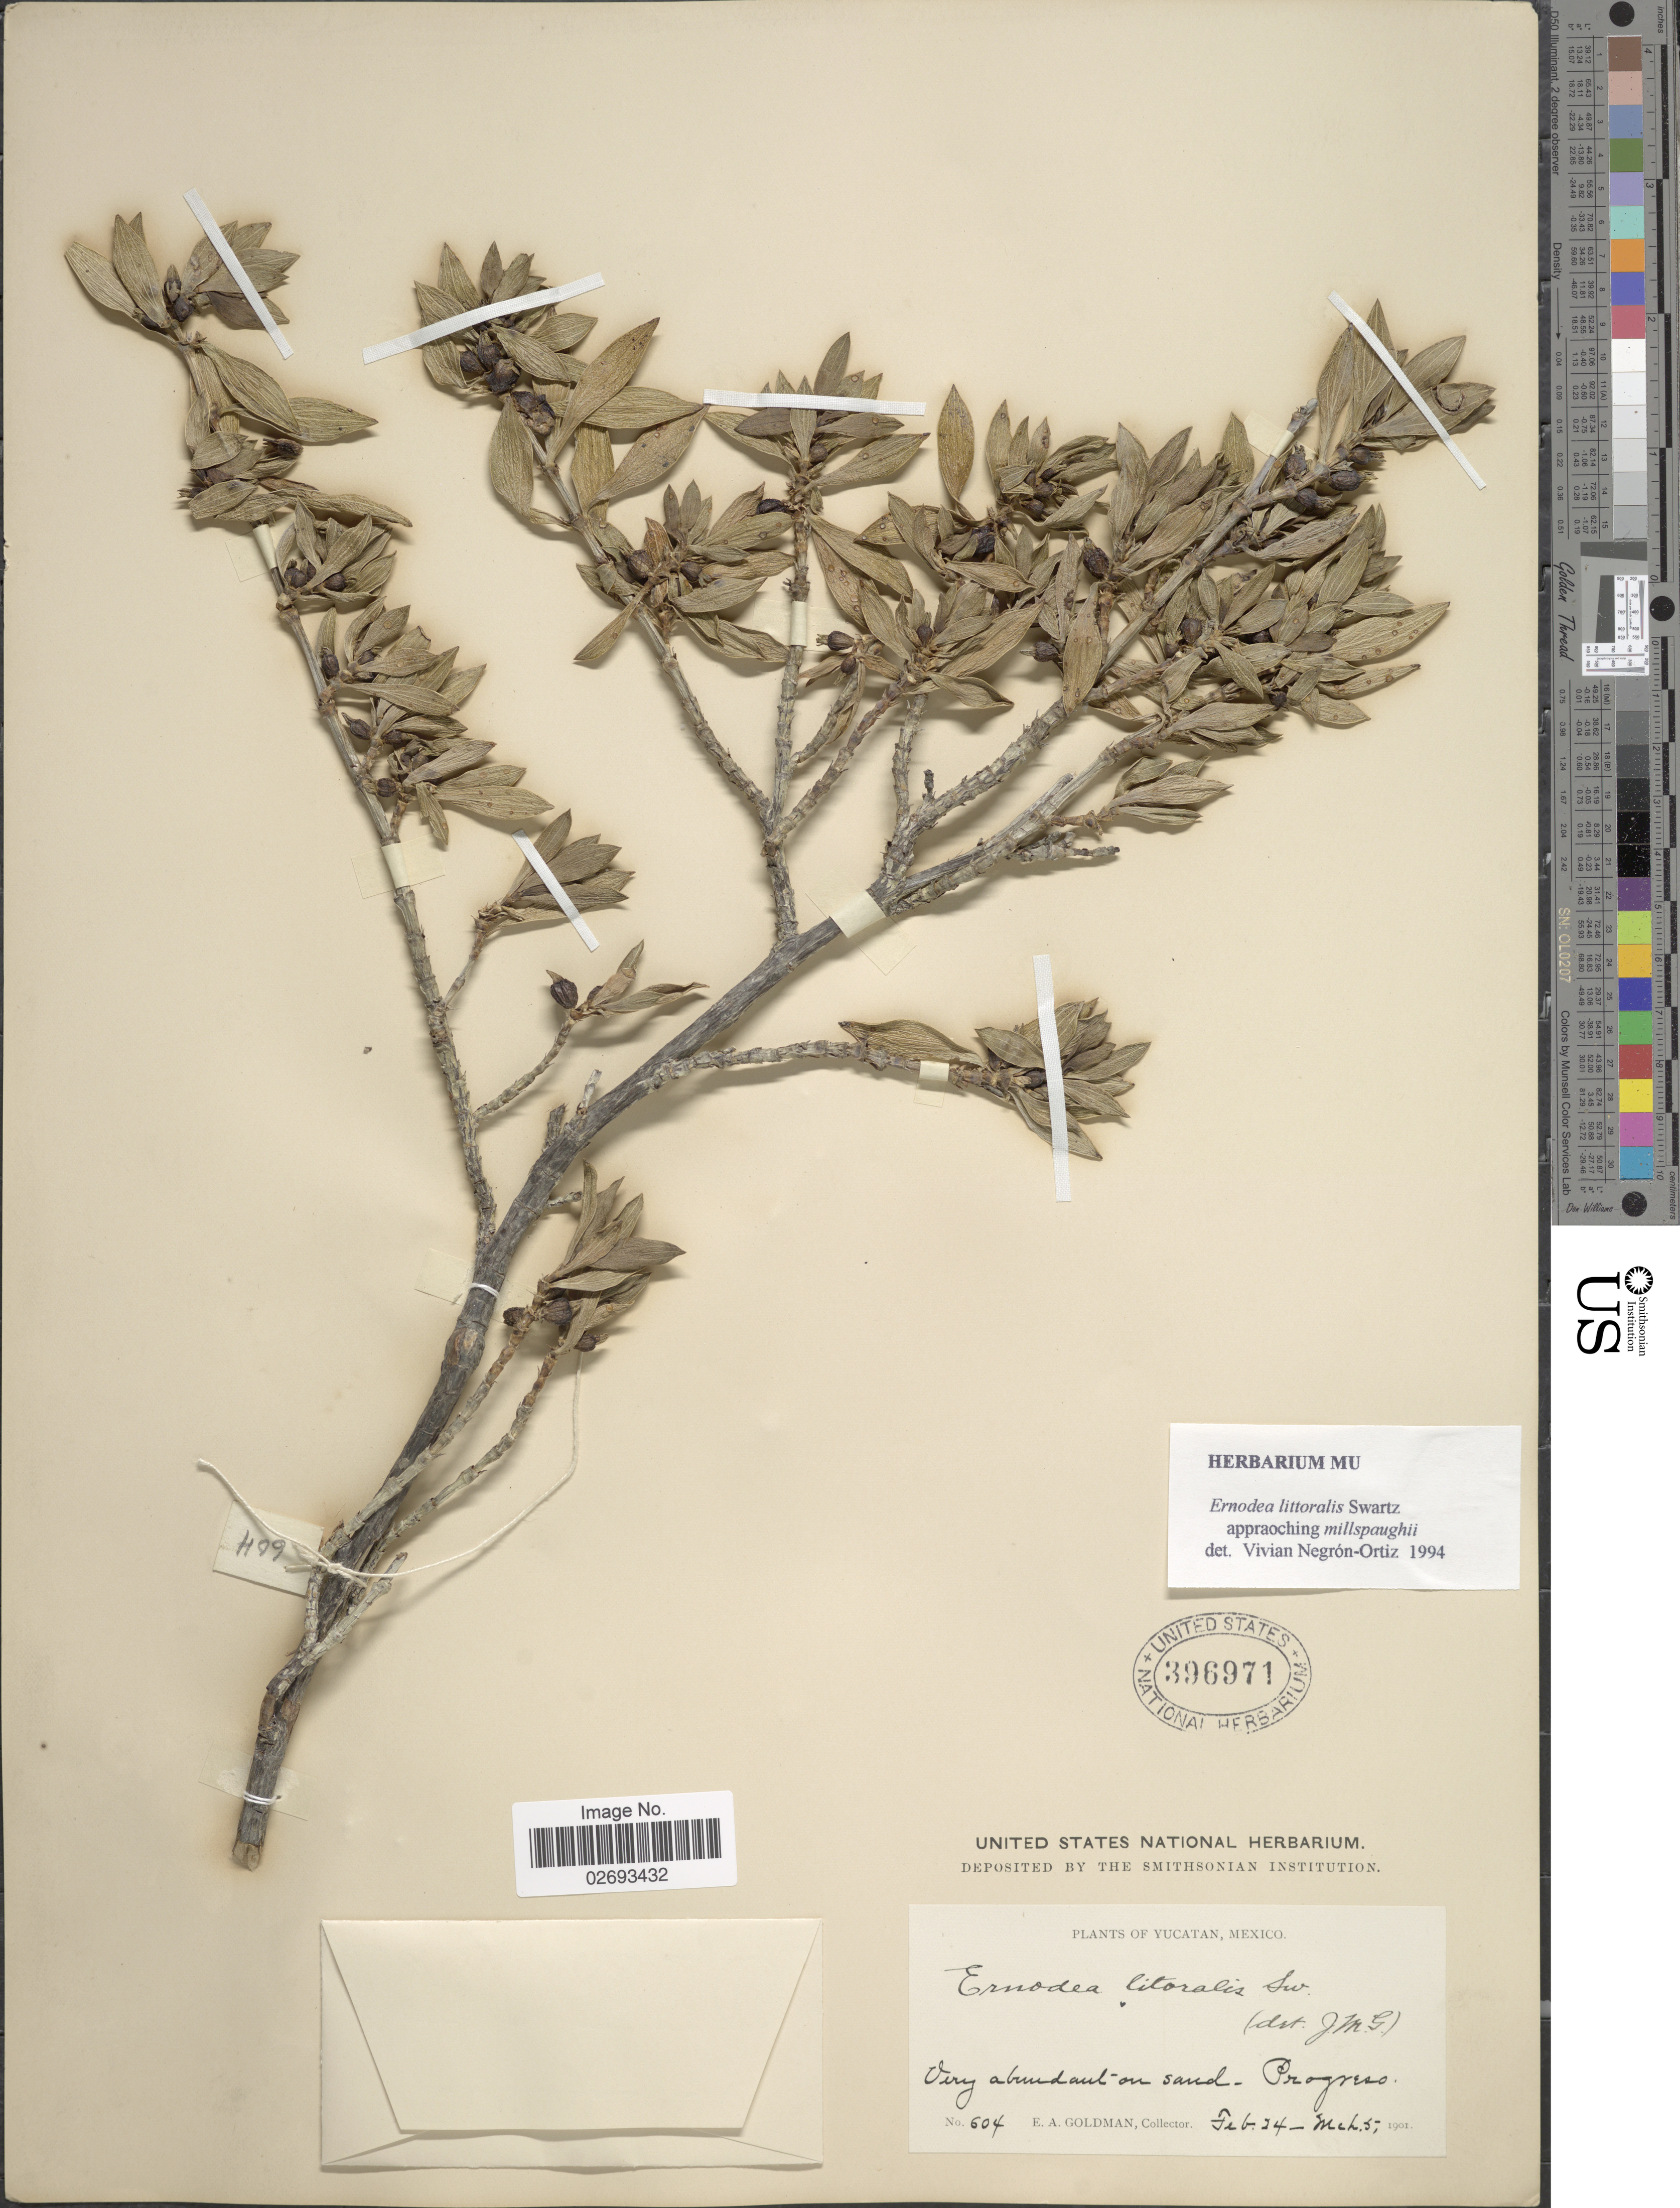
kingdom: Plantae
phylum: Tracheophyta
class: Magnoliopsida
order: Gentianales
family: Rubiaceae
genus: Ernodea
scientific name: Ernodea littoralis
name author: Sw.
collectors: E. A. Goldman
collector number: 604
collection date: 1901-02-24/1901-03-05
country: Mexico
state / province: Yucatán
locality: Progreso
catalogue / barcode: US 396971